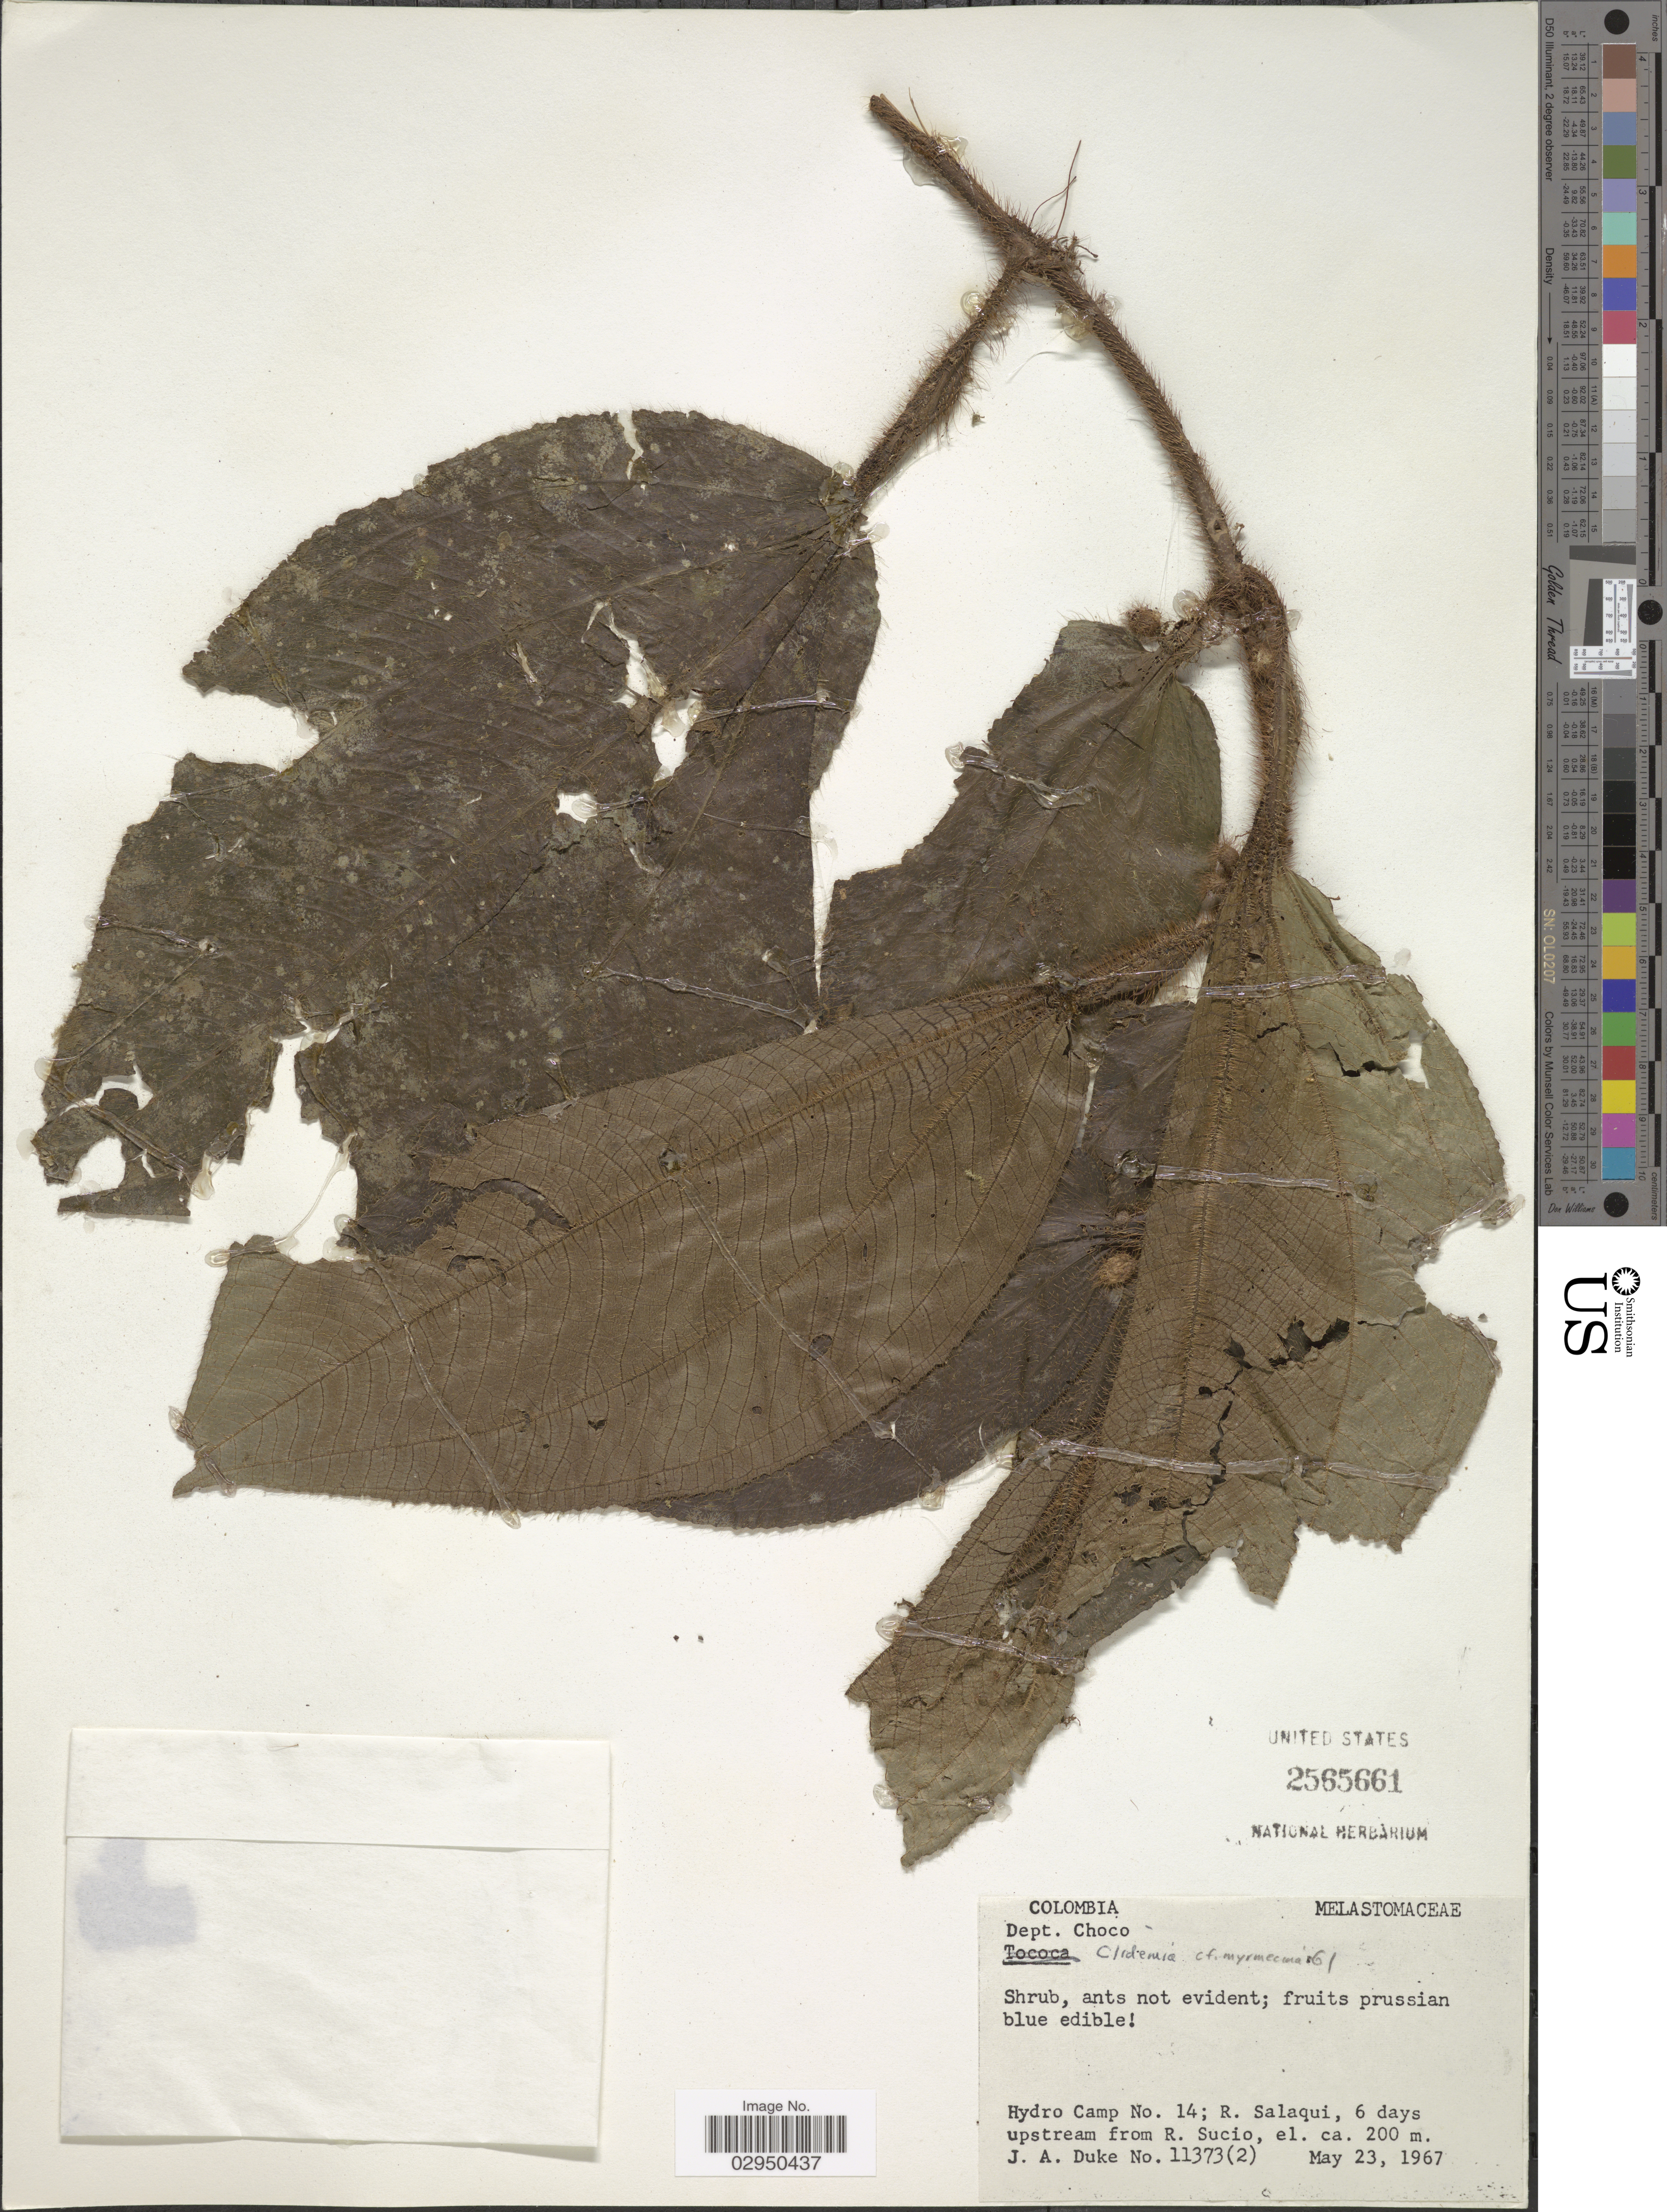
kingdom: Plantae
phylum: Tracheophyta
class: Magnoliopsida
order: Myrtales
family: Melastomataceae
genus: Clidemia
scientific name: Clidemia myrmecina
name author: Gleason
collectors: J. A. Duke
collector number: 11373(2)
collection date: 1967-05-23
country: Colombia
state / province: Chocó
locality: Dept. Choco. Hydro Camp No. 14; R. Salaqui, 6 days upstream from R. Sucio.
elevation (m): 200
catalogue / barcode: US 2565661